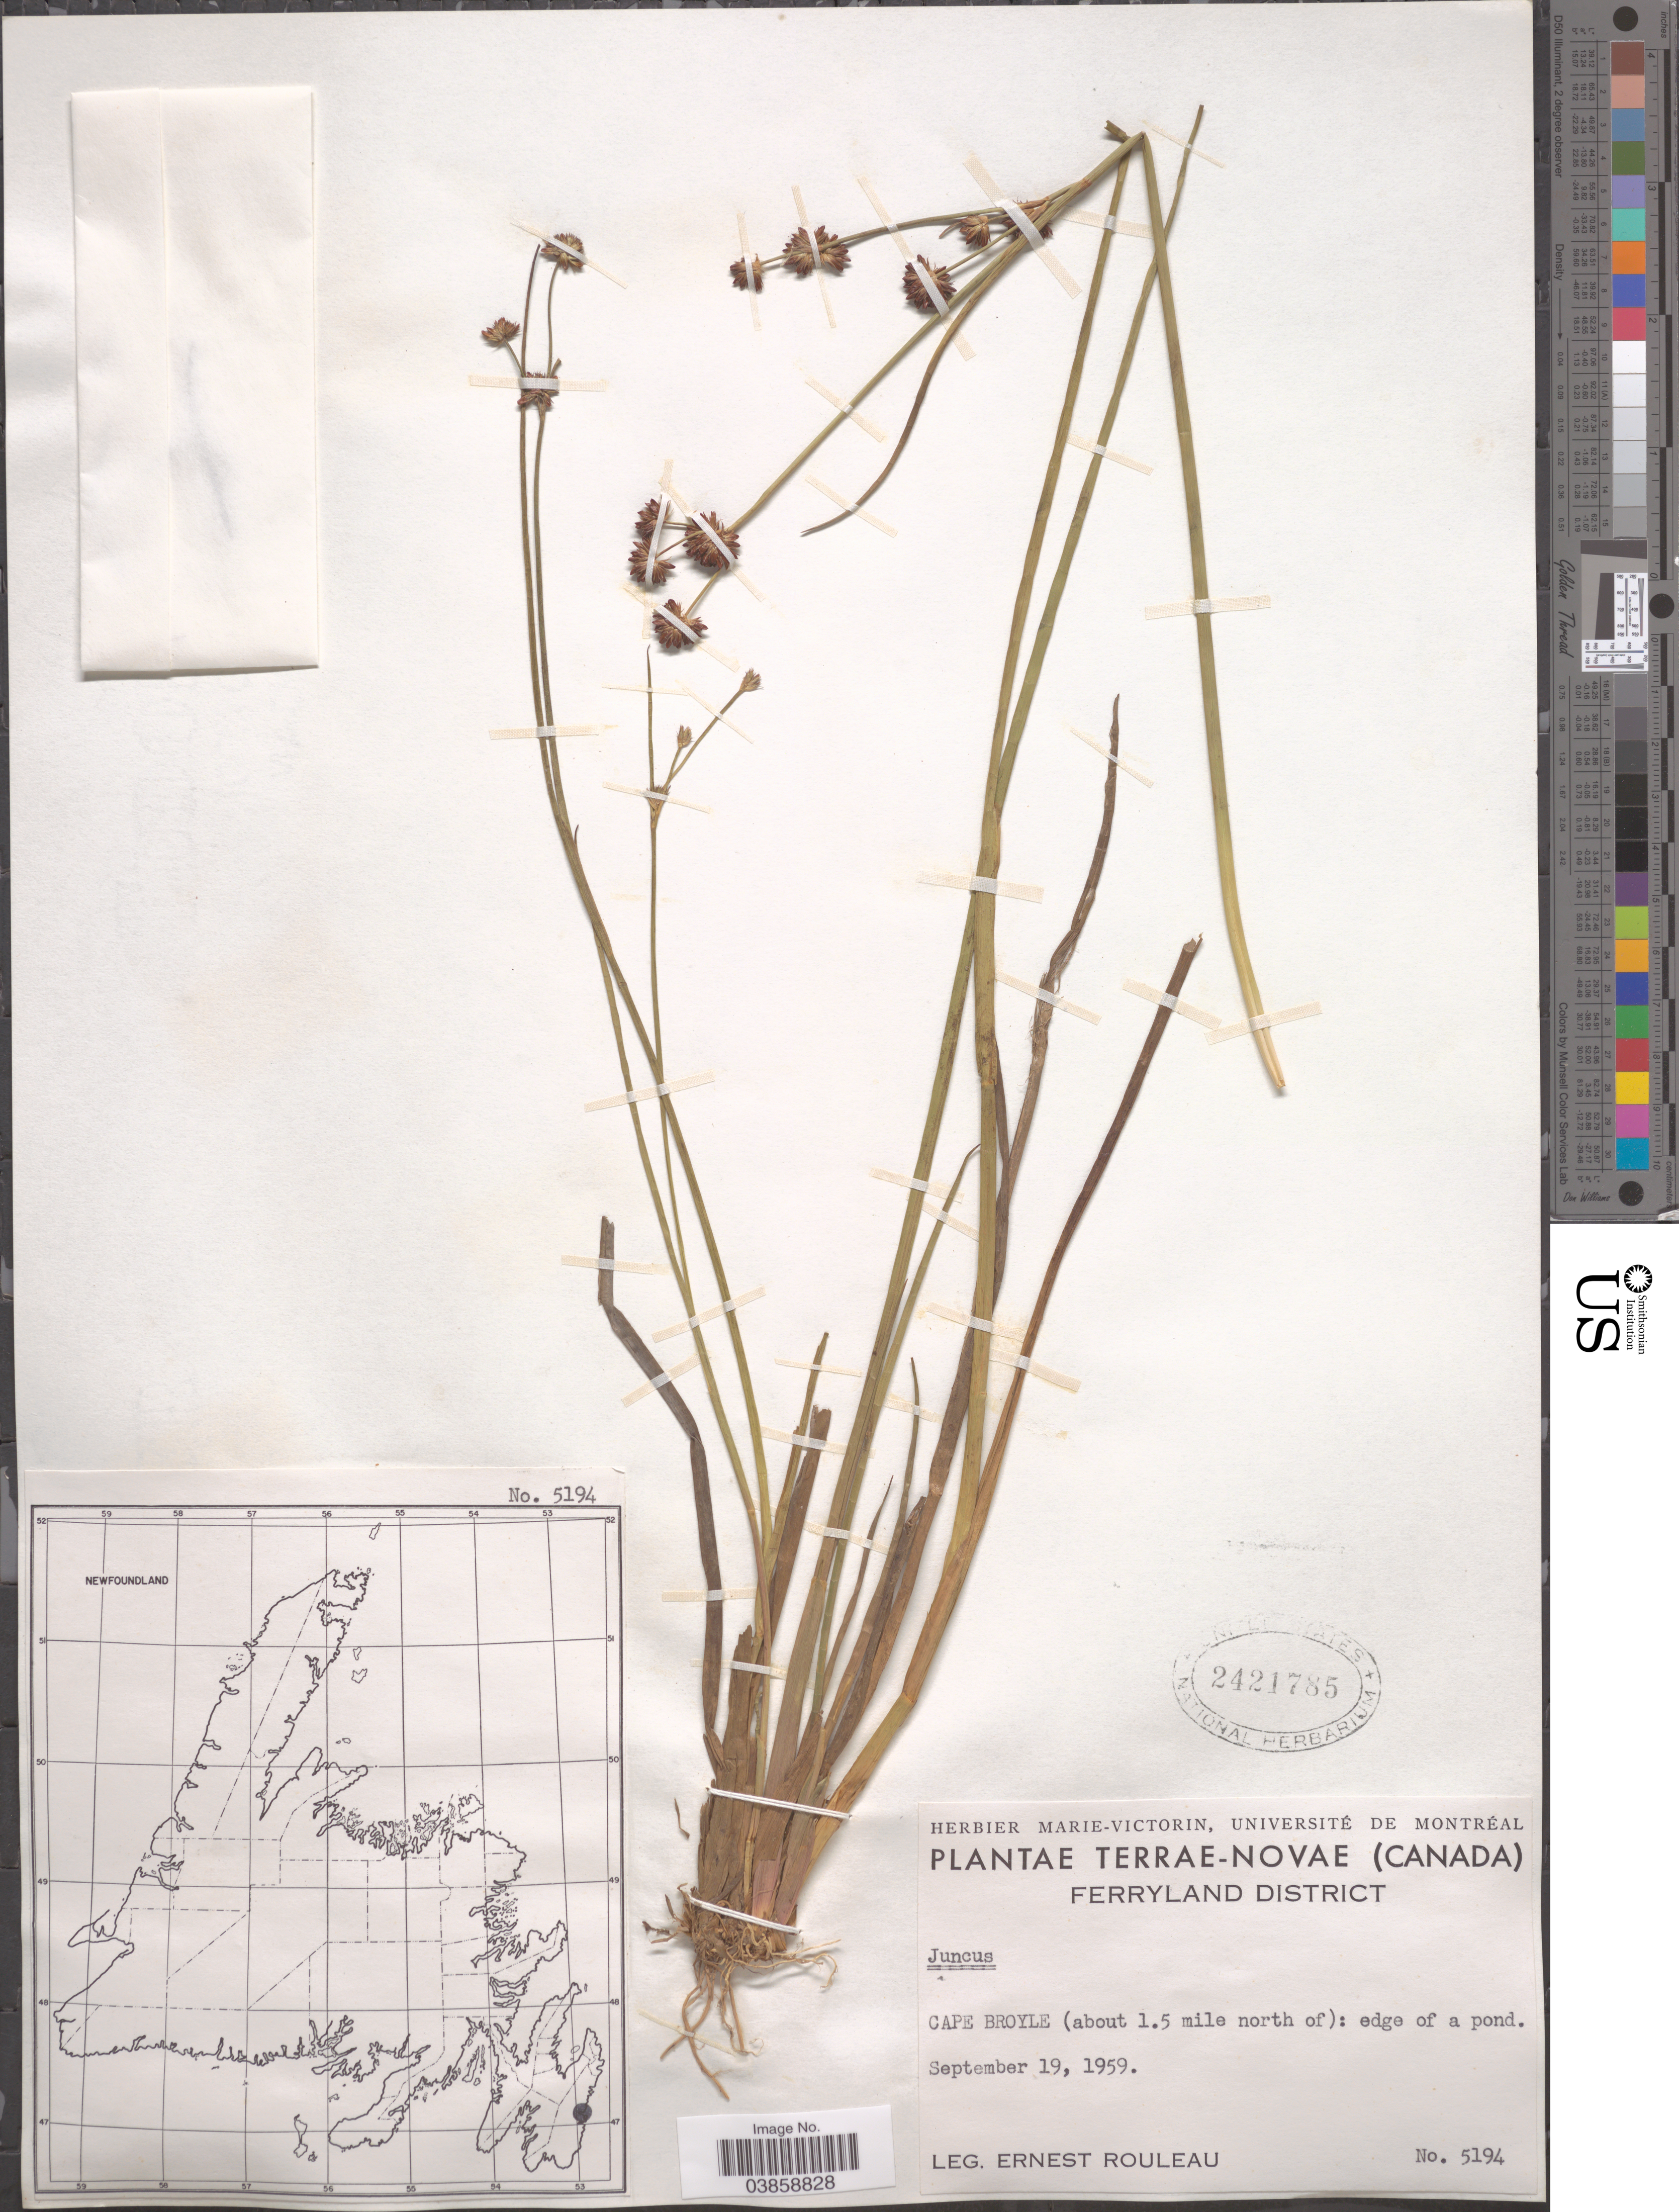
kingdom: Plantae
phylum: Tracheophyta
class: Liliopsida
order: Poales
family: Juncaceae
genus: Juncus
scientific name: Juncus sp.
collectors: J. Rouleau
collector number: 5194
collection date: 1959-09-19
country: Canada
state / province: Newfoundland and Labrador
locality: Terrae-Novae. Ferryland District. Cape Broyle (about 1.5 mile north of): edge of pond.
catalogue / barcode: US 2421785